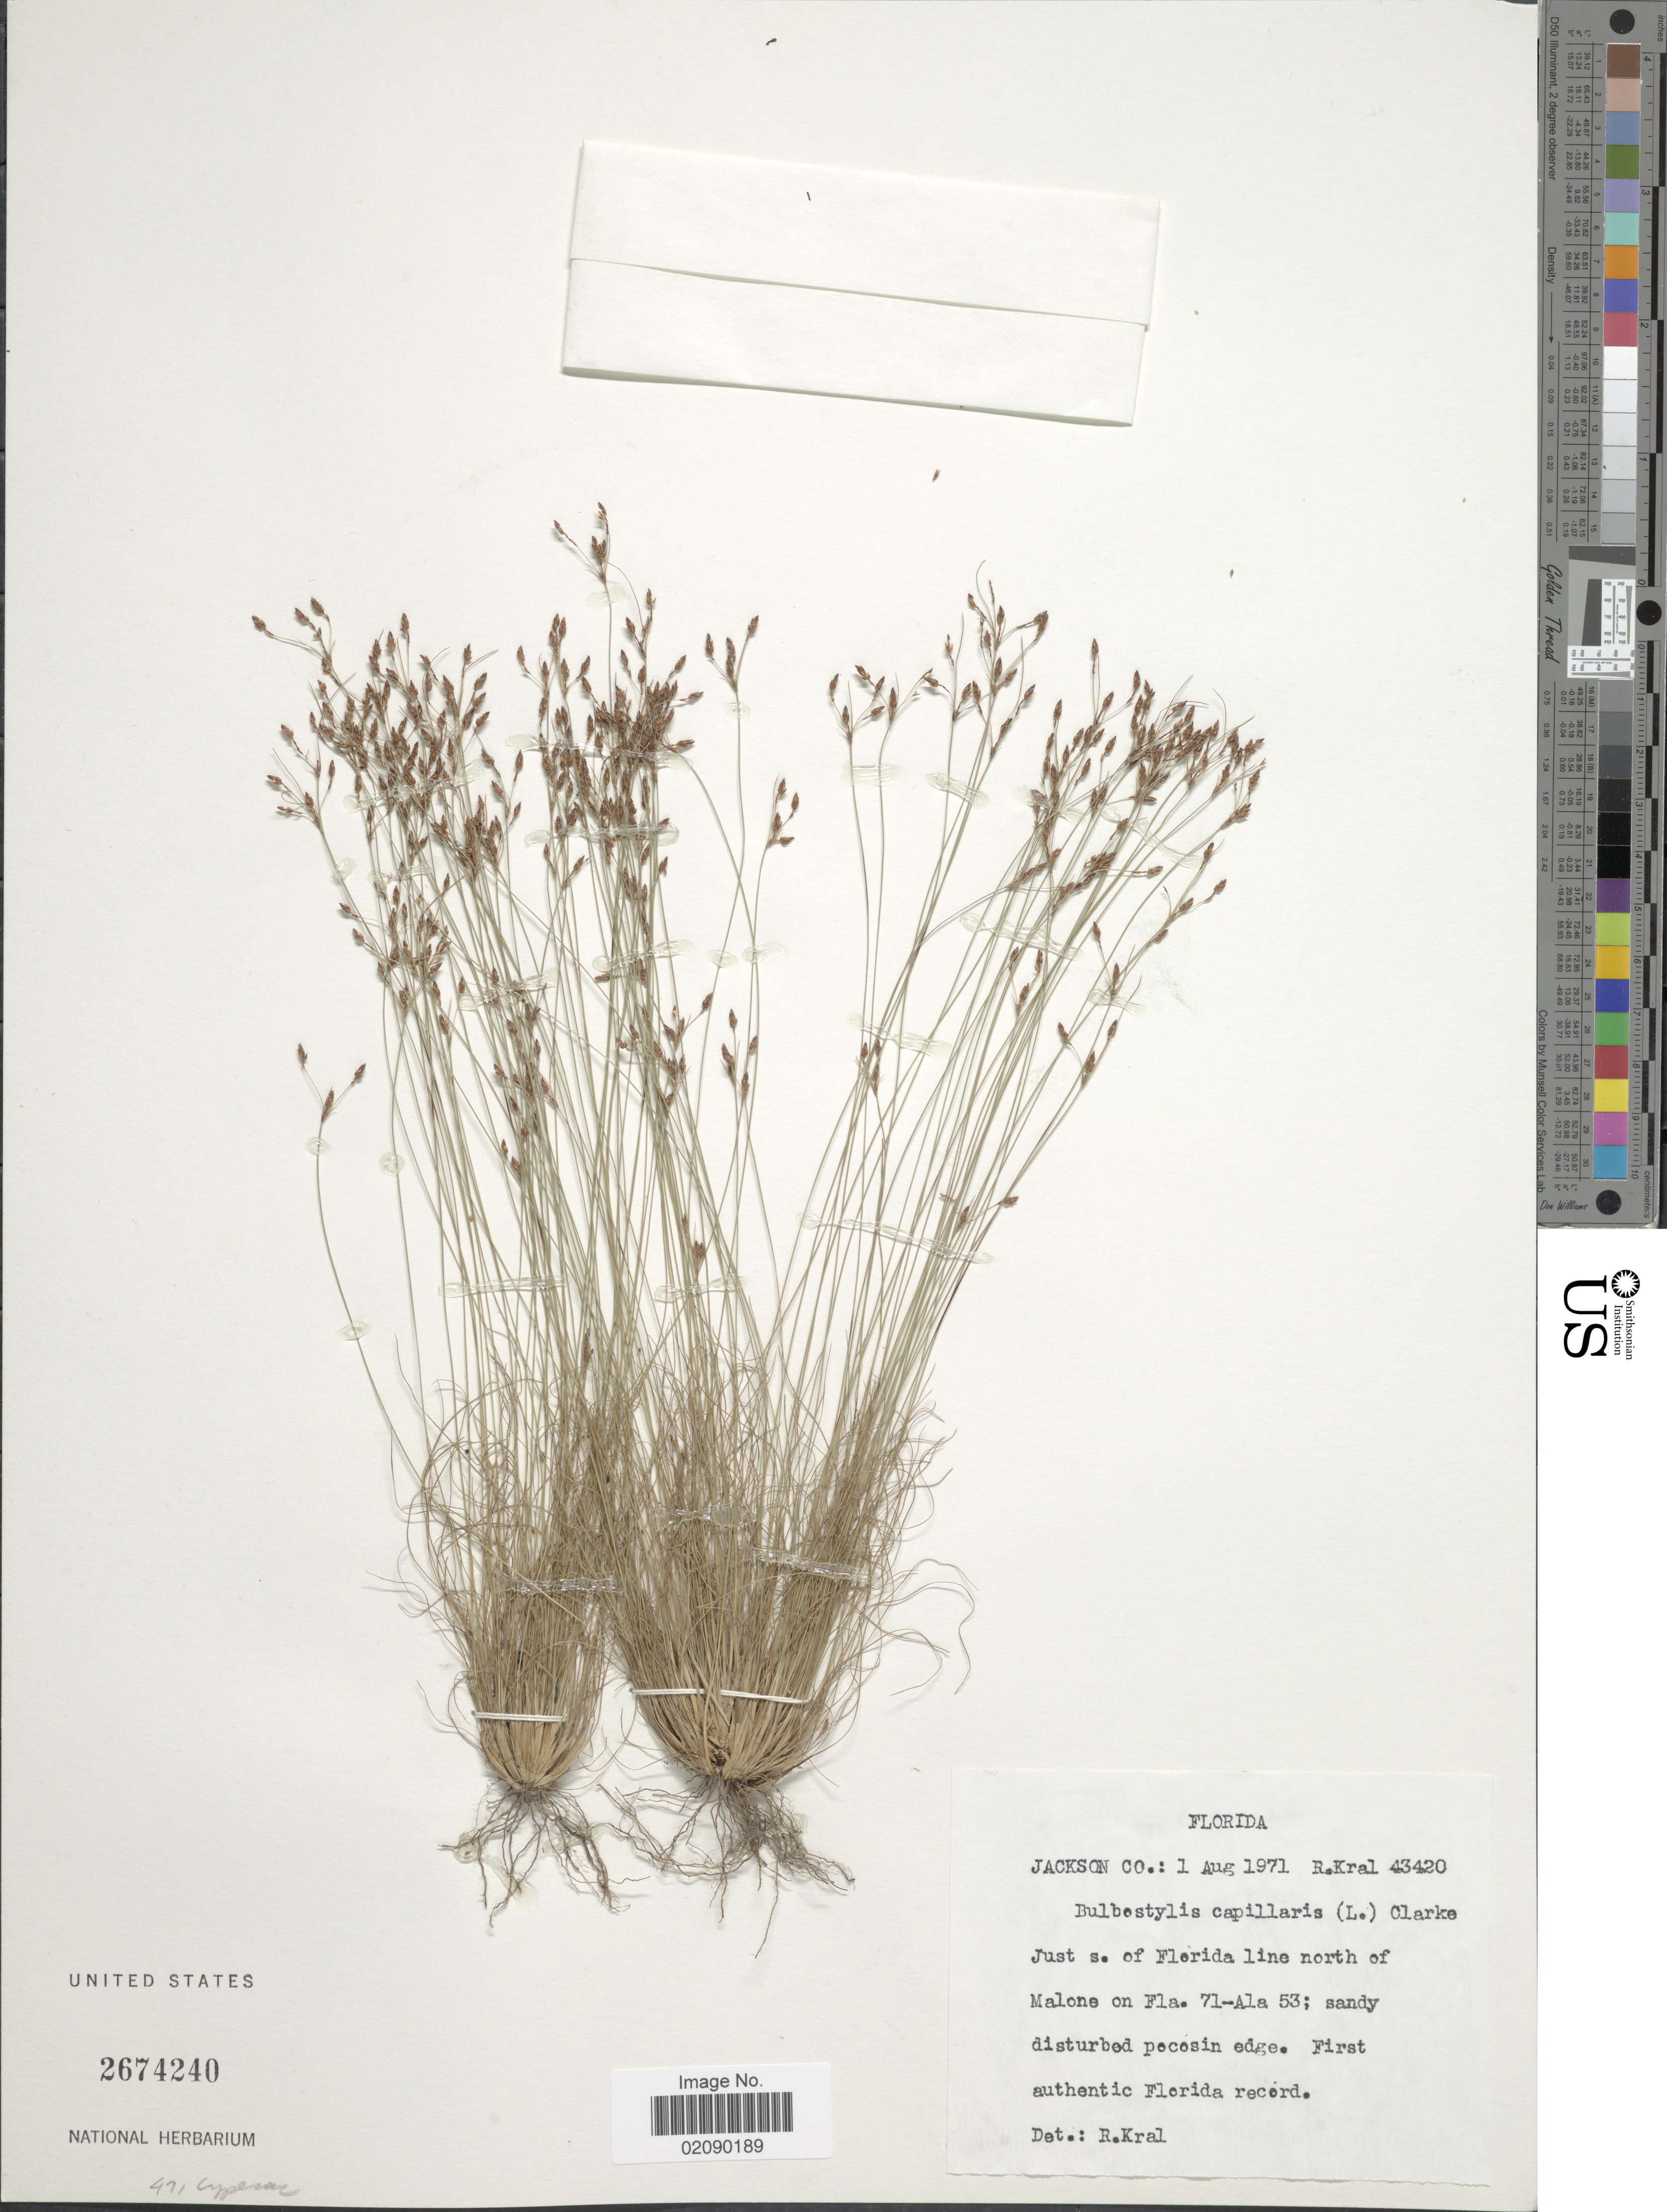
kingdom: Plantae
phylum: Tracheophyta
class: Liliopsida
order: Poales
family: Cyperaceae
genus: Bulbostylis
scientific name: Bulbostylis capillaris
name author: (L.) Kunth ex C.B. Clarke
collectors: R. Kral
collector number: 43420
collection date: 1971-08-01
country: United States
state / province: Florida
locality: Jackson Co, Just s. Florida line north of Malone on Fla. 71-Ala 53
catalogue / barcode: US 2674240